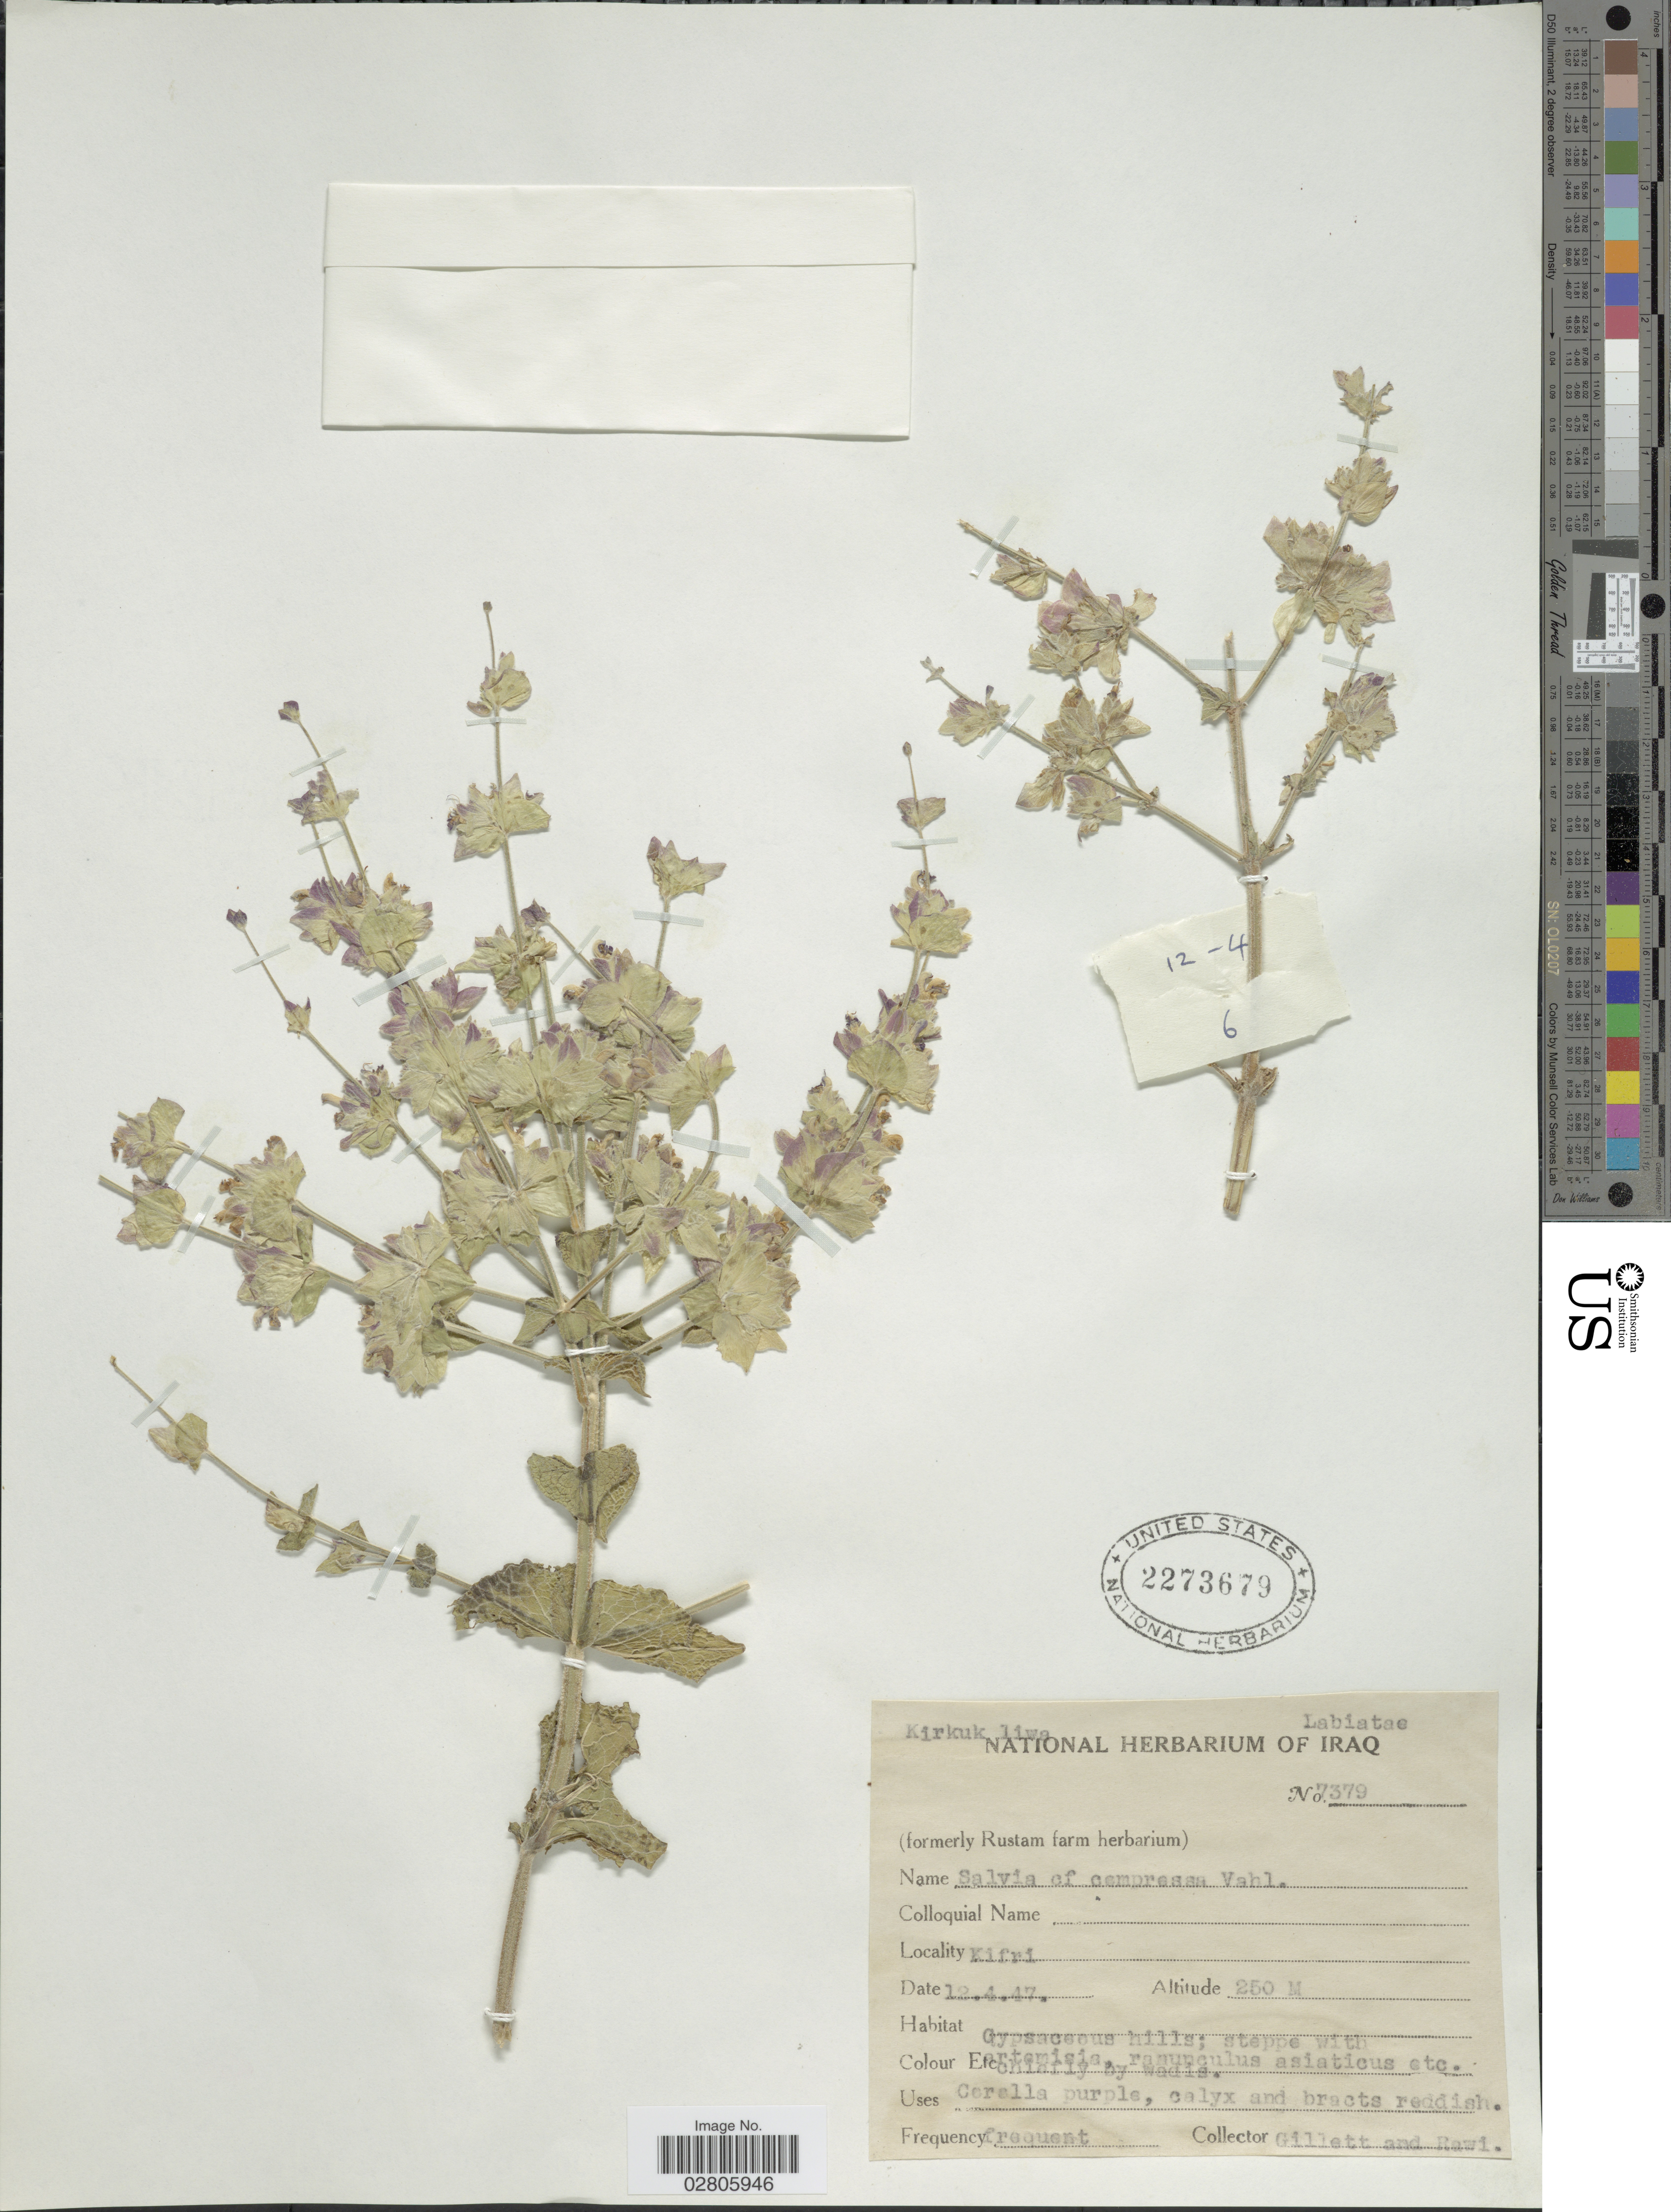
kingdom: Plantae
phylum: Tracheophyta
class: Magnoliopsida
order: Lamiales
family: Lamiaceae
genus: Salvia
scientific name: Salvia compressa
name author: Vent.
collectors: Gillett, -- & -. Rawi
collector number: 7379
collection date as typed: Transcribed d/m/y: 12/4/47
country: Iraq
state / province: Kirkūk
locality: Kirkuk liwa. Kifri.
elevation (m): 250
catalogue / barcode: US 2273679